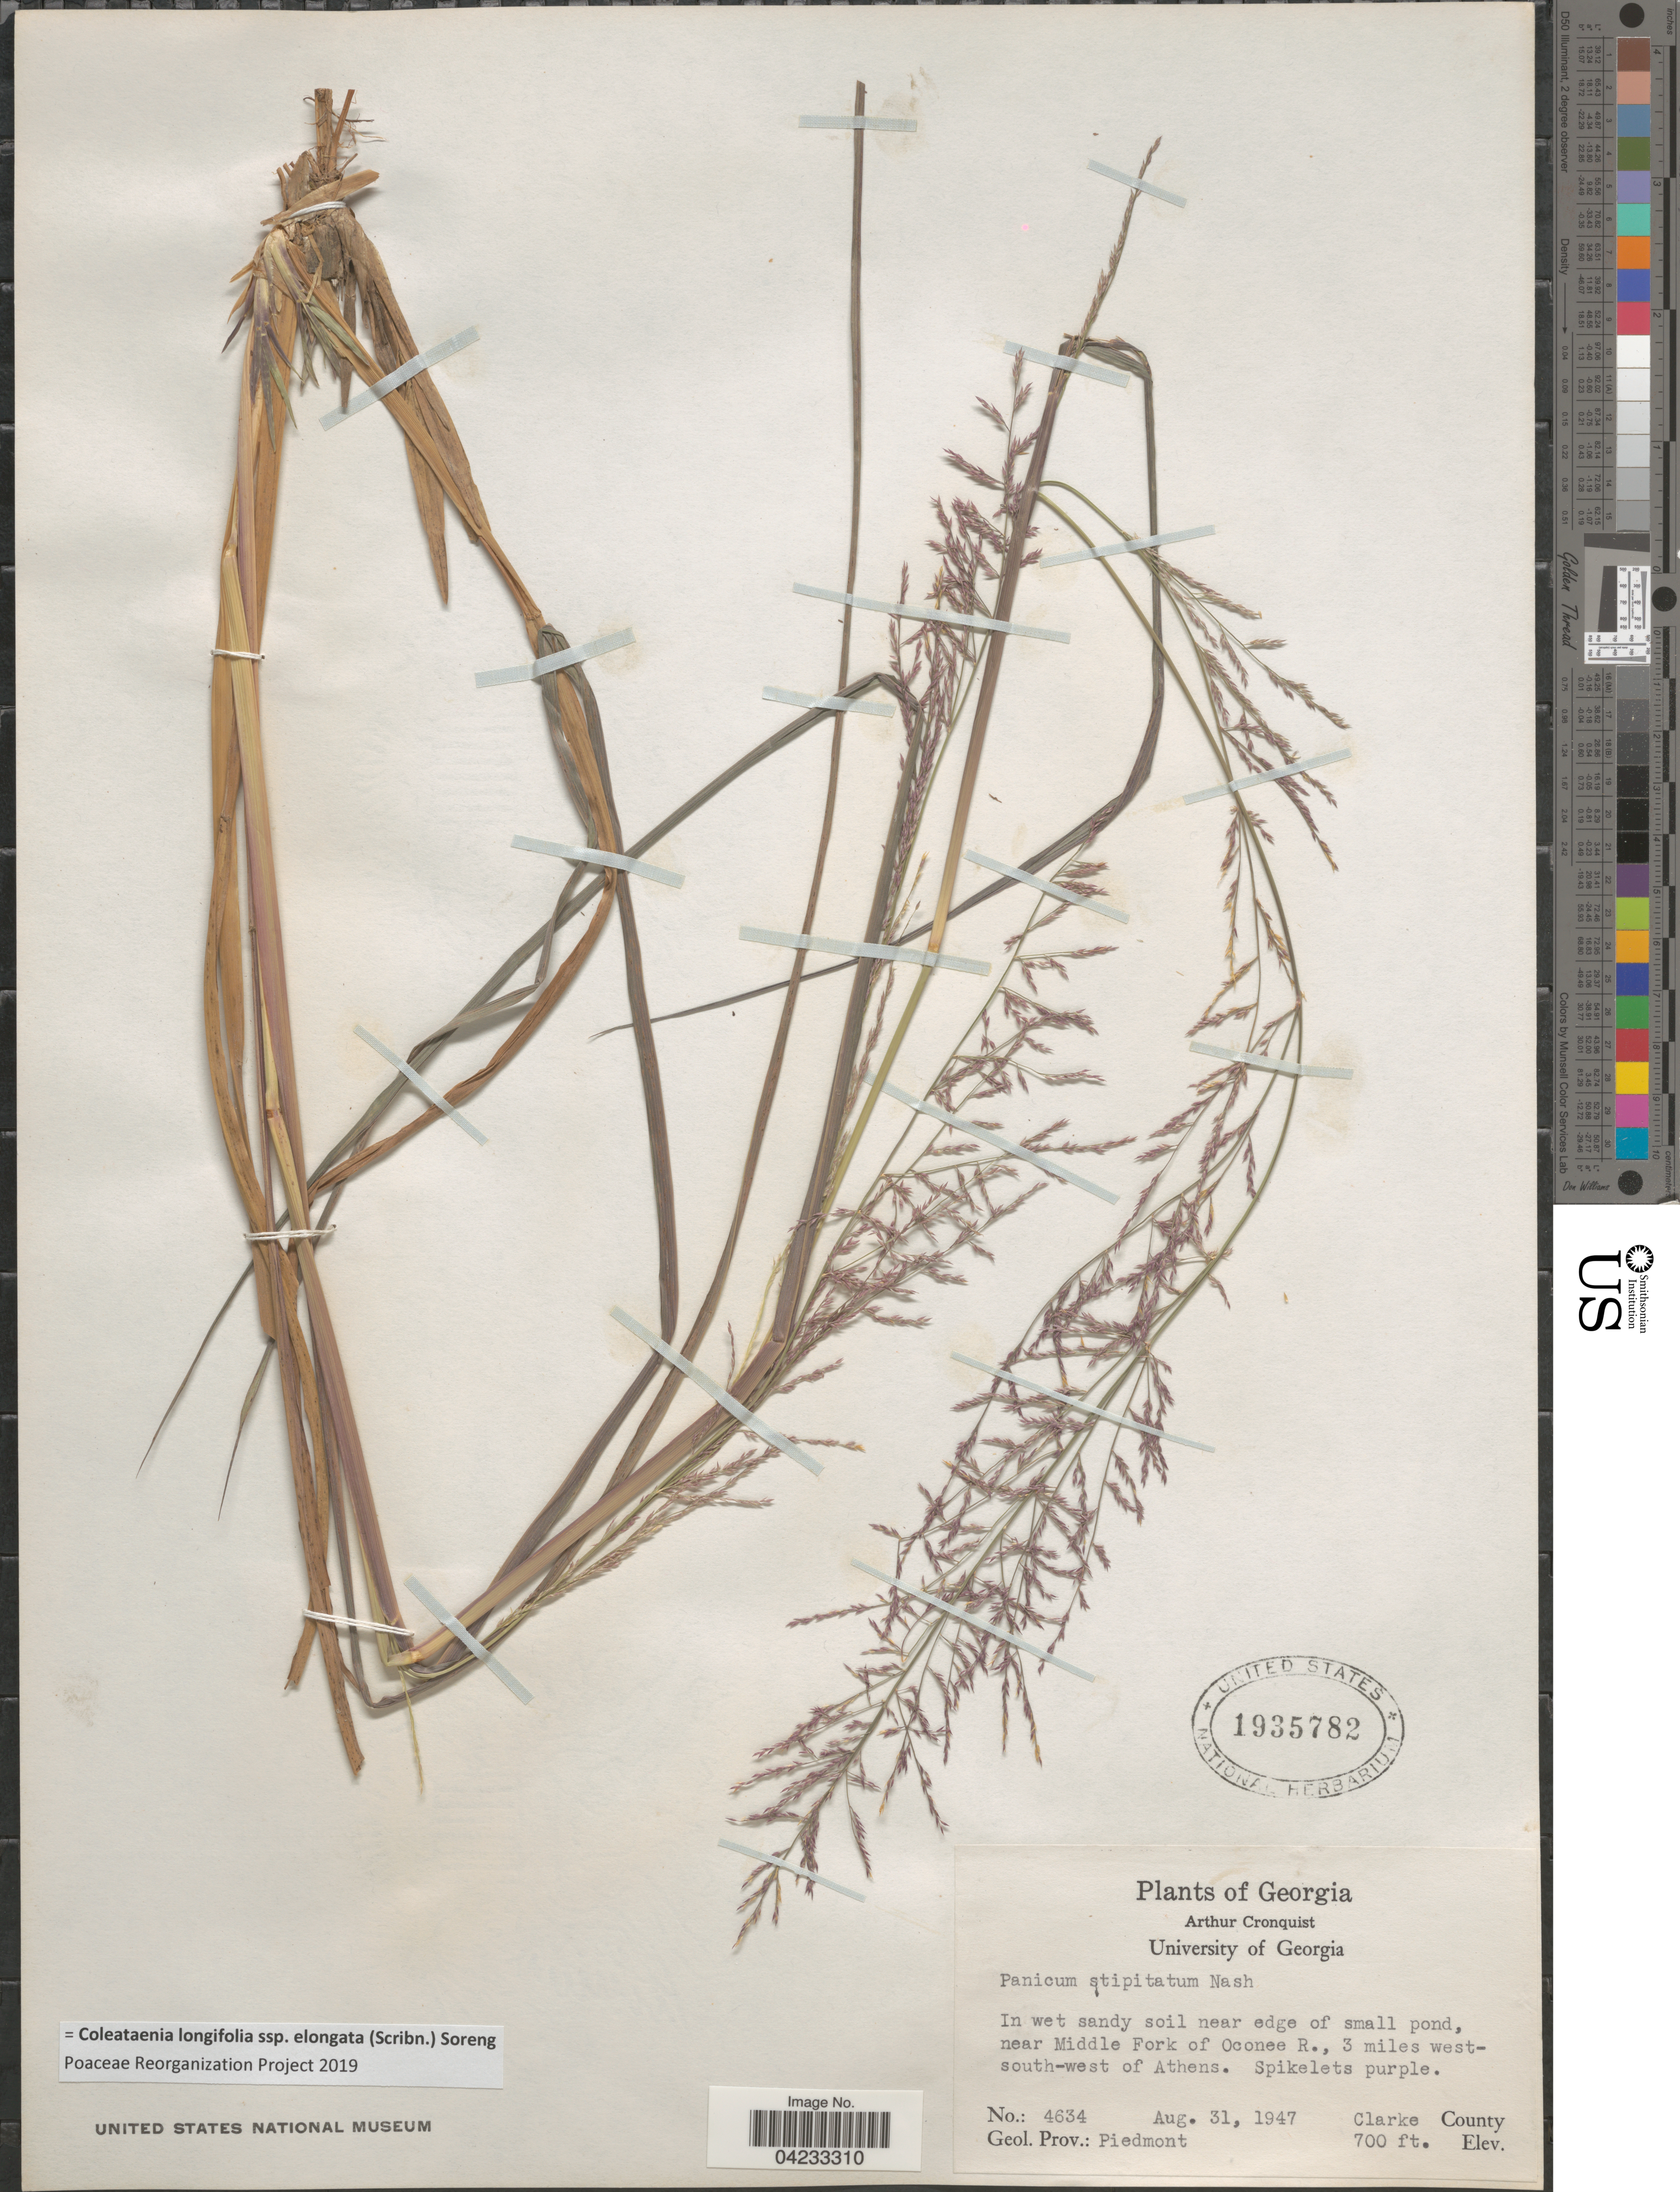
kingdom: Plantae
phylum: Tracheophyta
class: Liliopsida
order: Poales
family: Poaceae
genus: Coleataenia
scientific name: Coleataenia longifolia subsp. elongata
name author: (Scribn.) Soreng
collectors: A. J. Cronquist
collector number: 4634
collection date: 1947-08-31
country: United States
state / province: Georgia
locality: In wet sandy soil near edge of small pond, near Middle Fork of Oconee R., 3 miles west-south-west of Athens. Clarke County. Geol. Prov.: Piedmont.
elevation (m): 213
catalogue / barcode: US 1935782